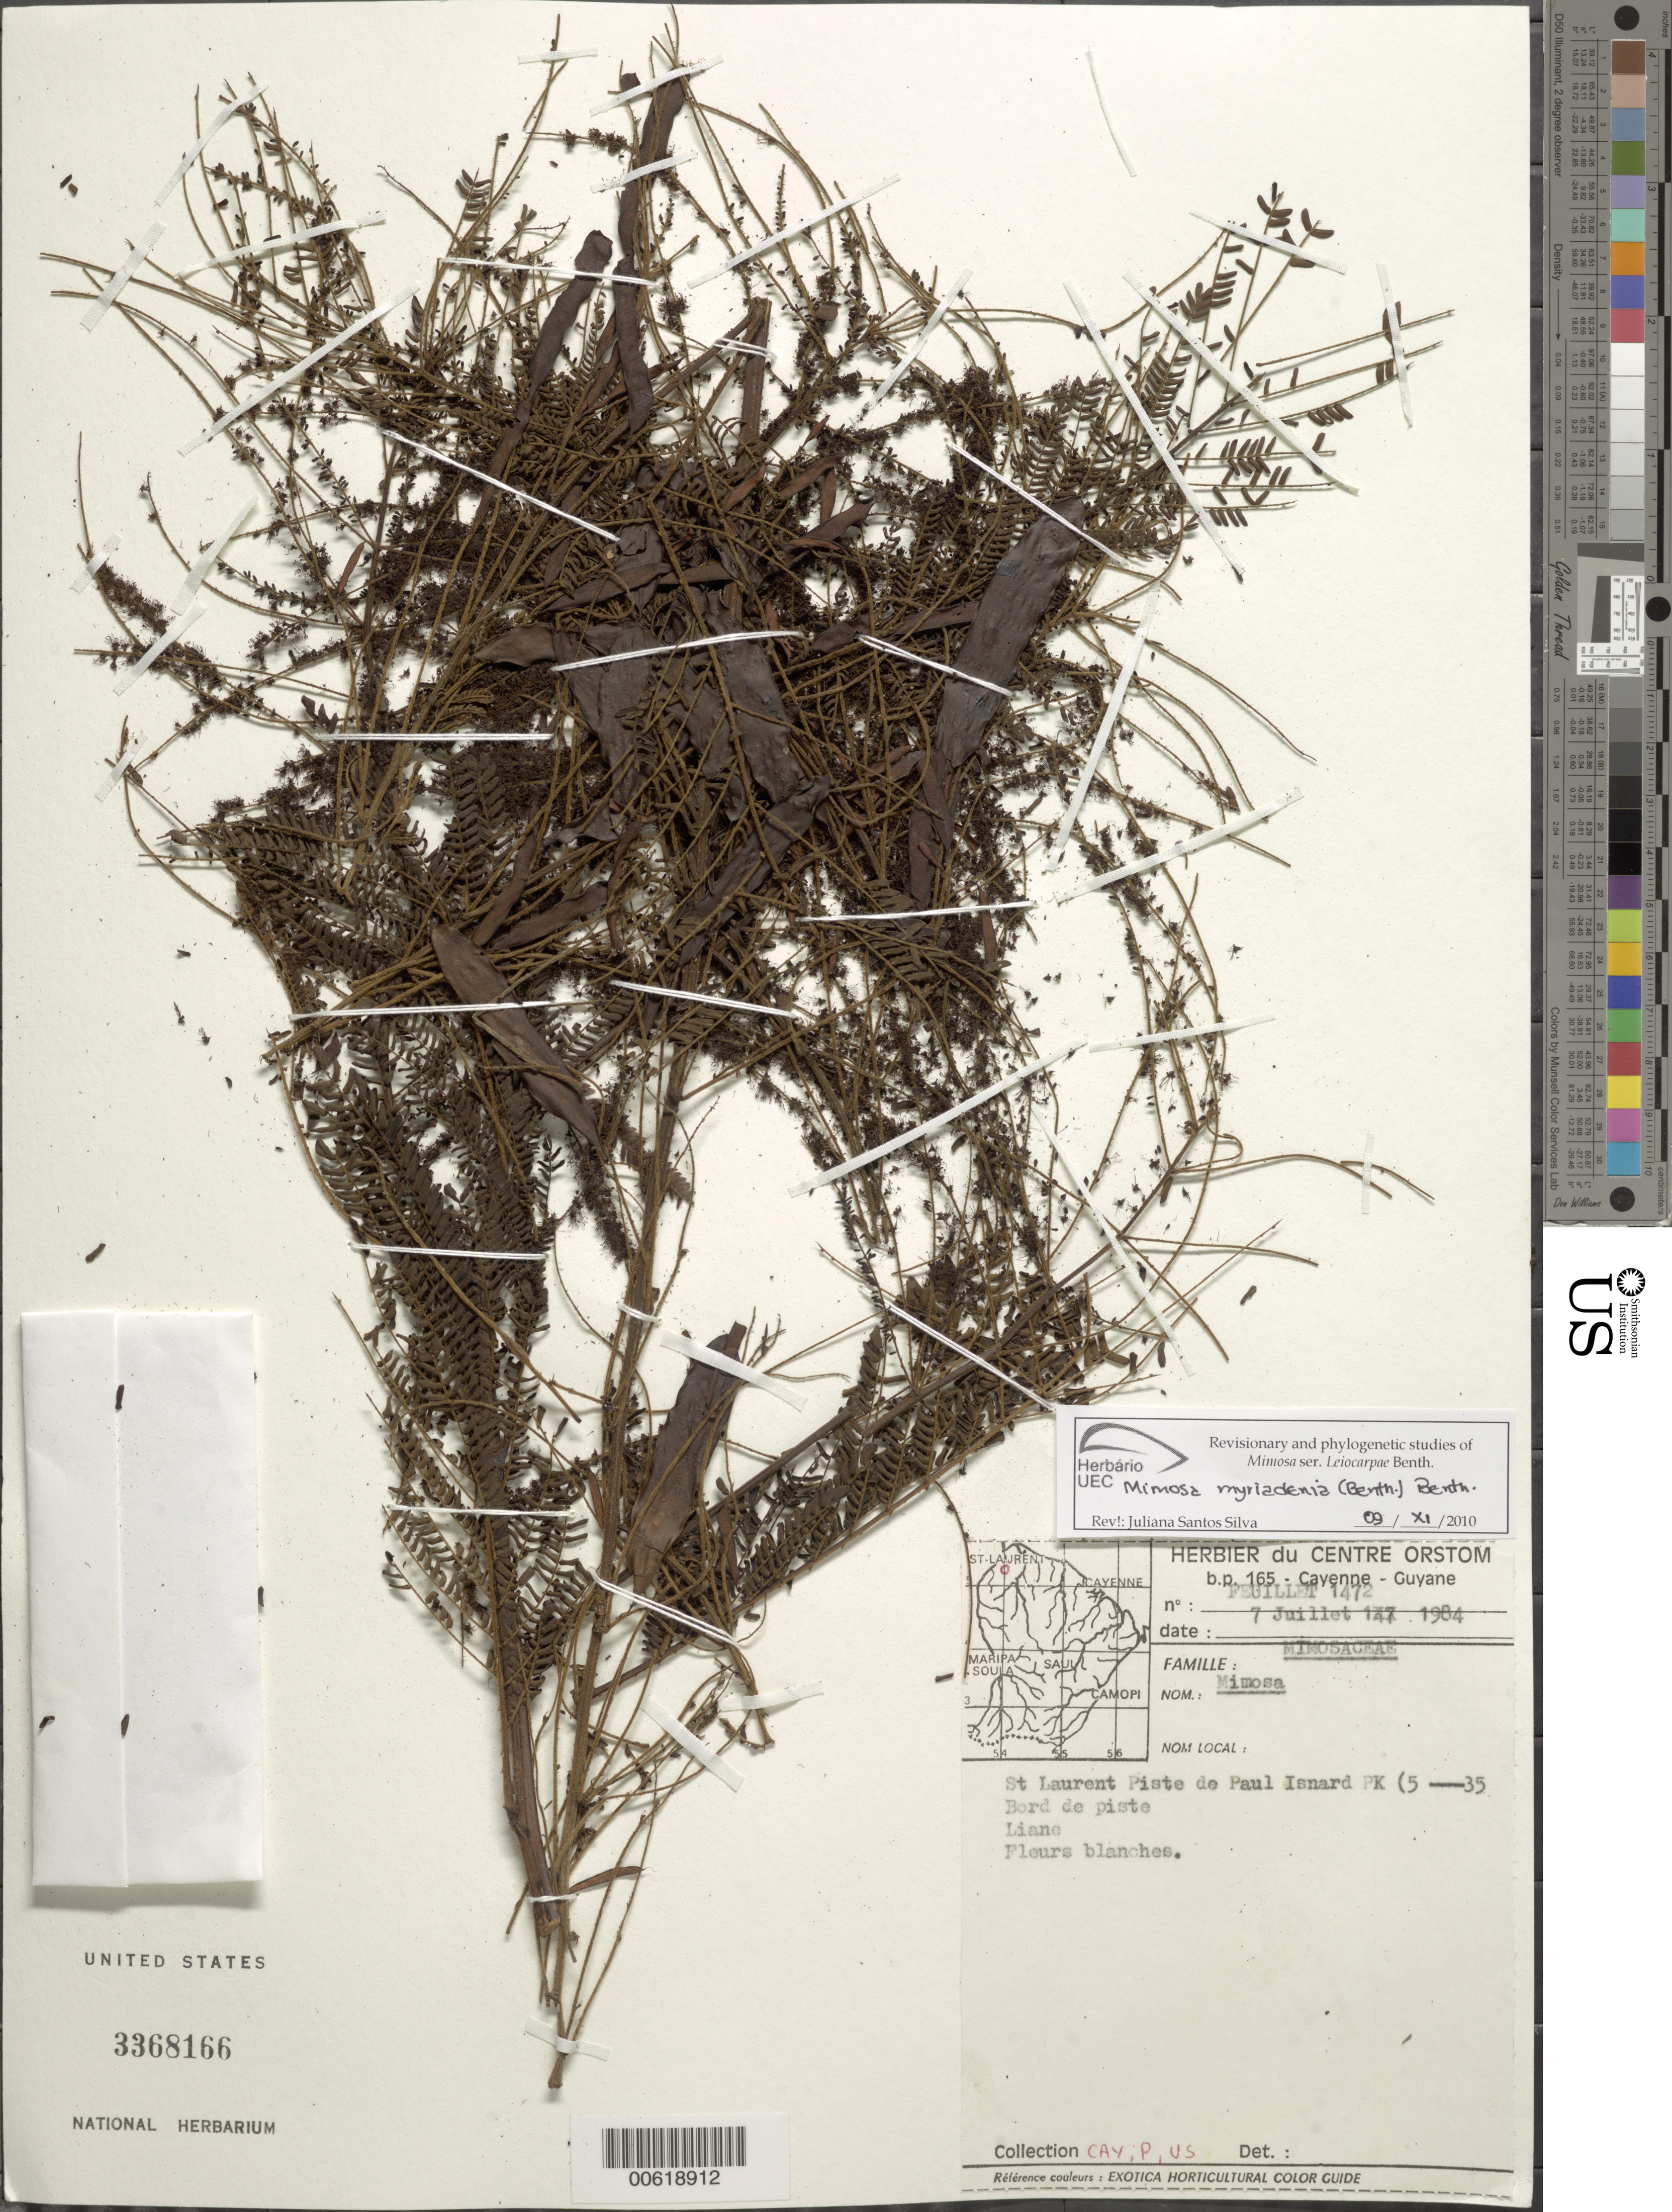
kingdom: Plantae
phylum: Tracheophyta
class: Magnoliopsida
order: Fabales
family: Fabaceae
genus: Mimosa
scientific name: Mimosa myriadenia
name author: Benth.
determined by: Santos-Silva, J.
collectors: C. Feuillet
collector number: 1472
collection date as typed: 7-Jul-84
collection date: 1984-07-07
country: French Guiana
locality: St. Laurent, Piste de Paul Isnard, PK (5-35)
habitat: Trailside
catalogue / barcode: US 3368166